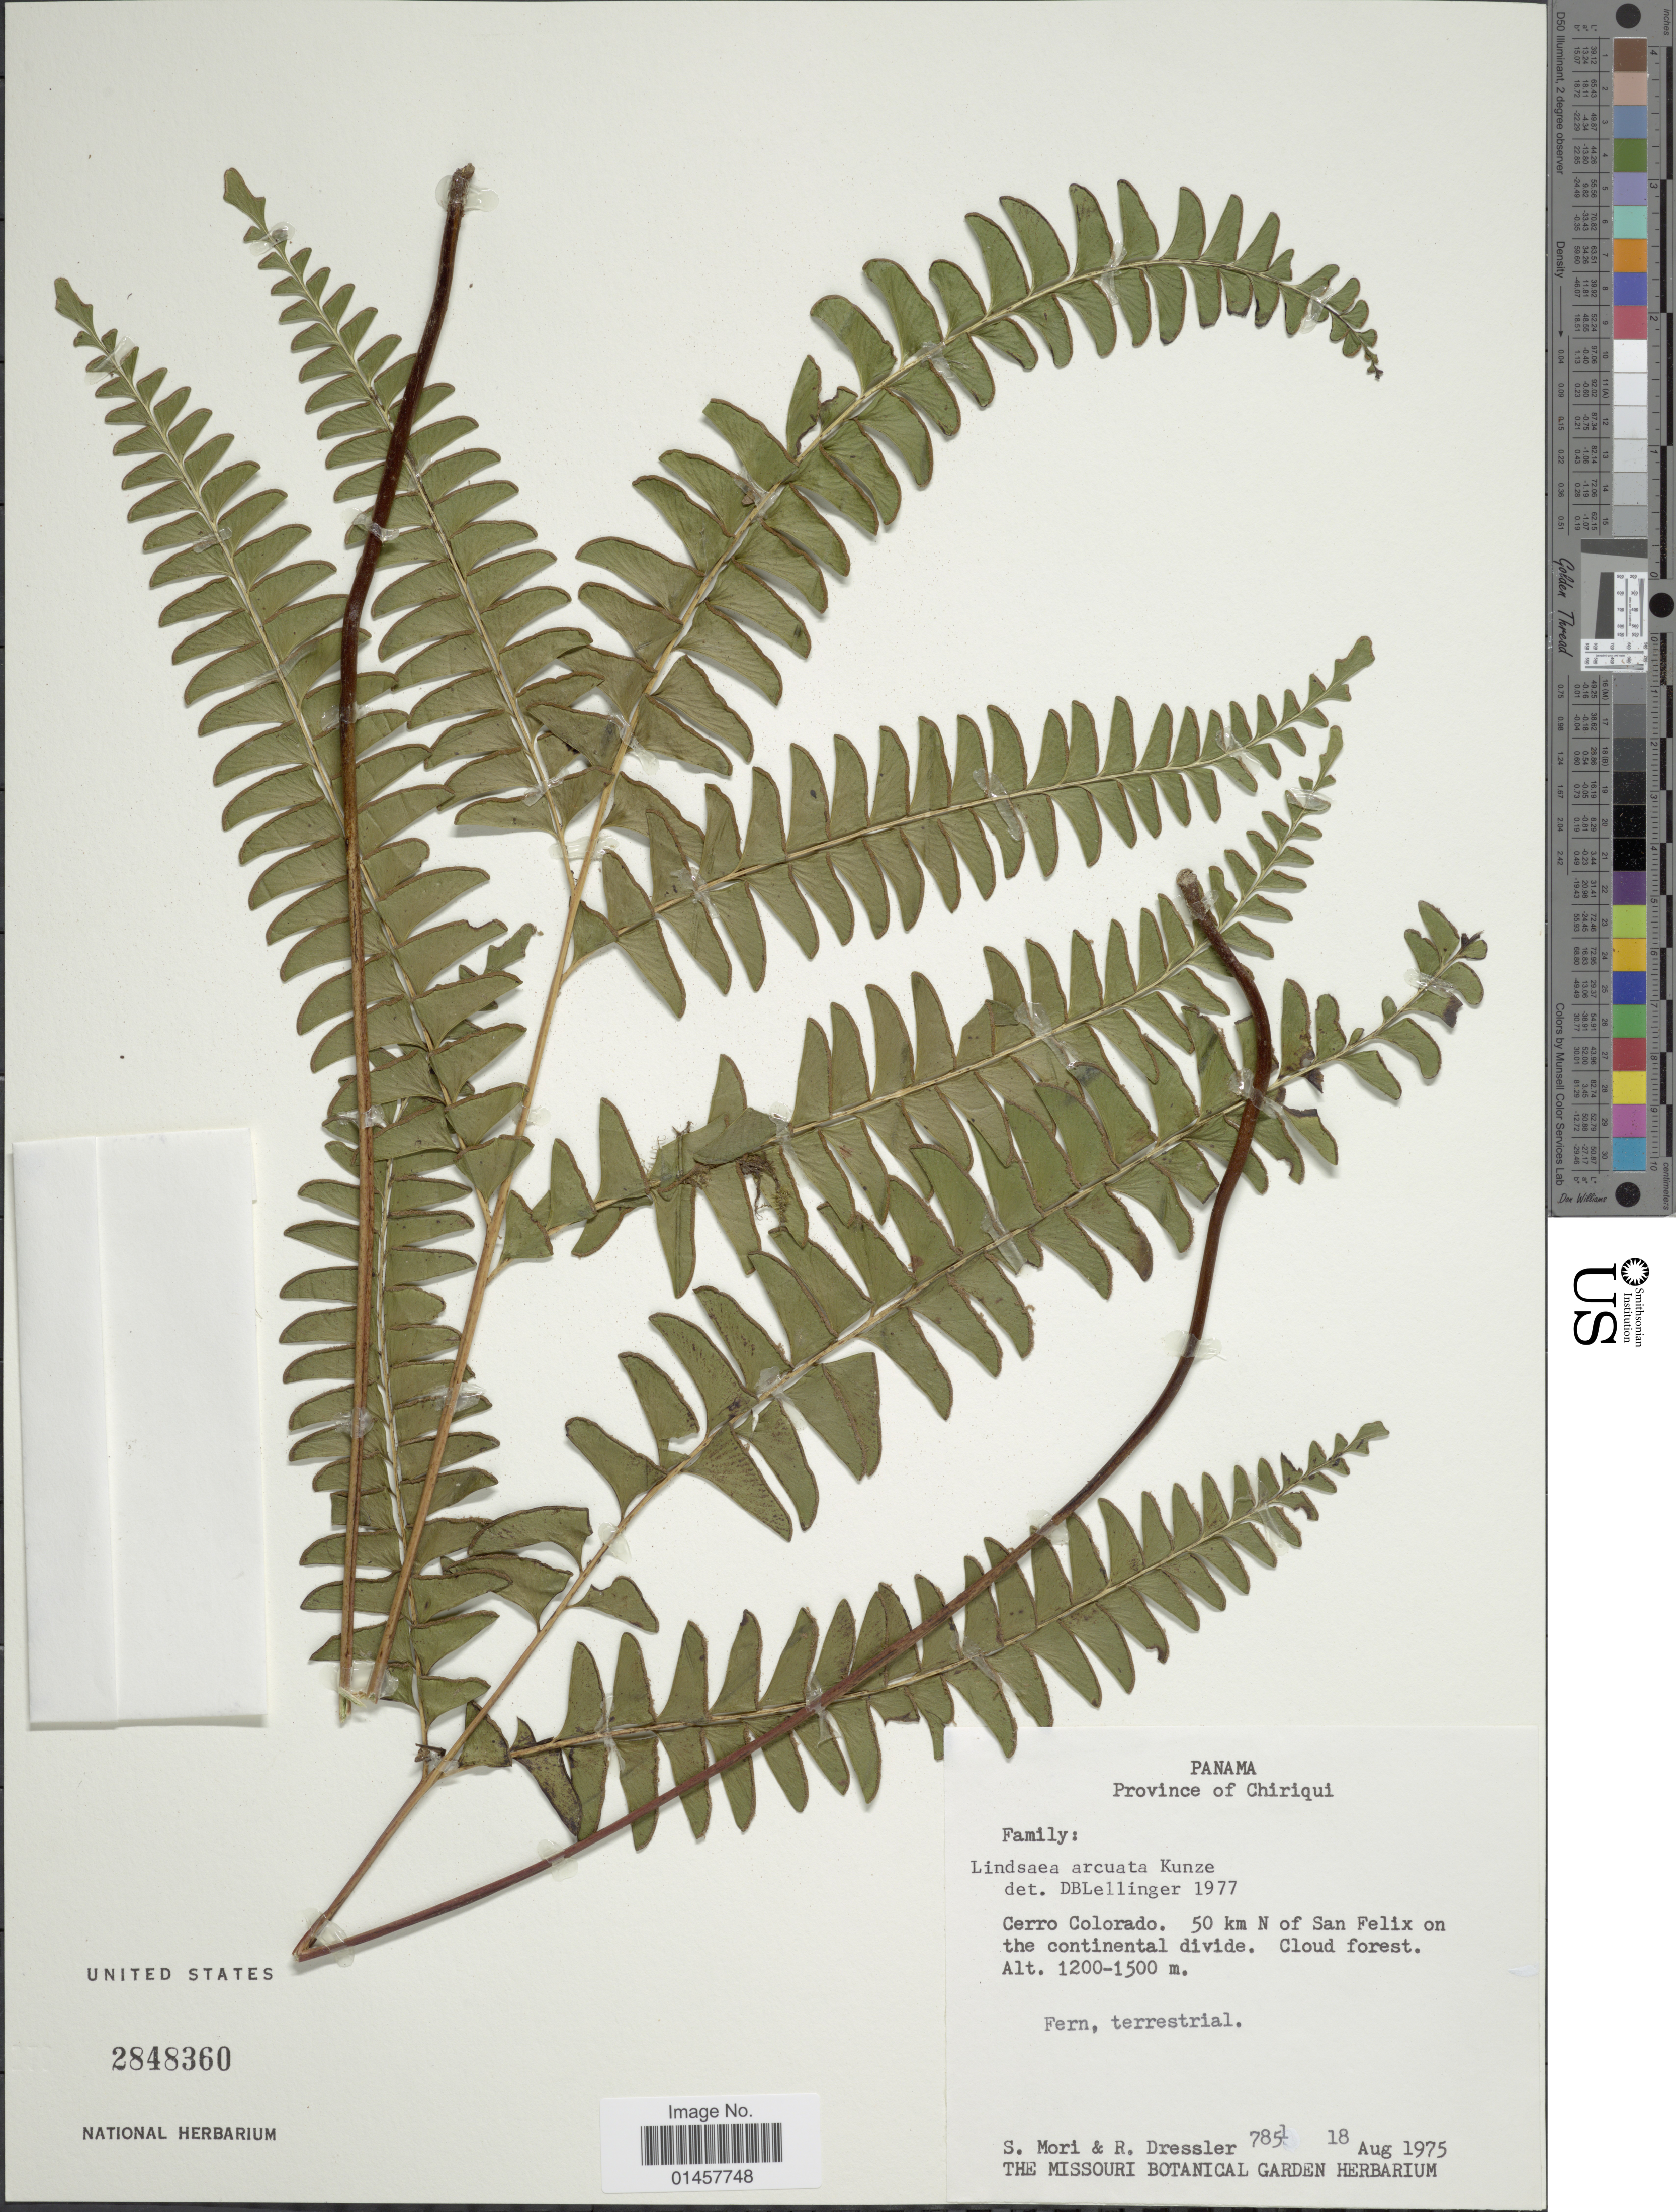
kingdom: Plantae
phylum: Tracheophyta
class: Polypodiopsida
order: Polypodiales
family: Lindsaeaceae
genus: Lindsaea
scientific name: Lindsaea arcuata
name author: Kunze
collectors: S. Mori & R. Dressler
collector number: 7851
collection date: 1975-08-18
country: Panama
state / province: Chiriqui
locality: Province of Chiriqui, Cerro Colorado, 50km N of San Felix on the continental divide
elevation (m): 1200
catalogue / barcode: US 2848360